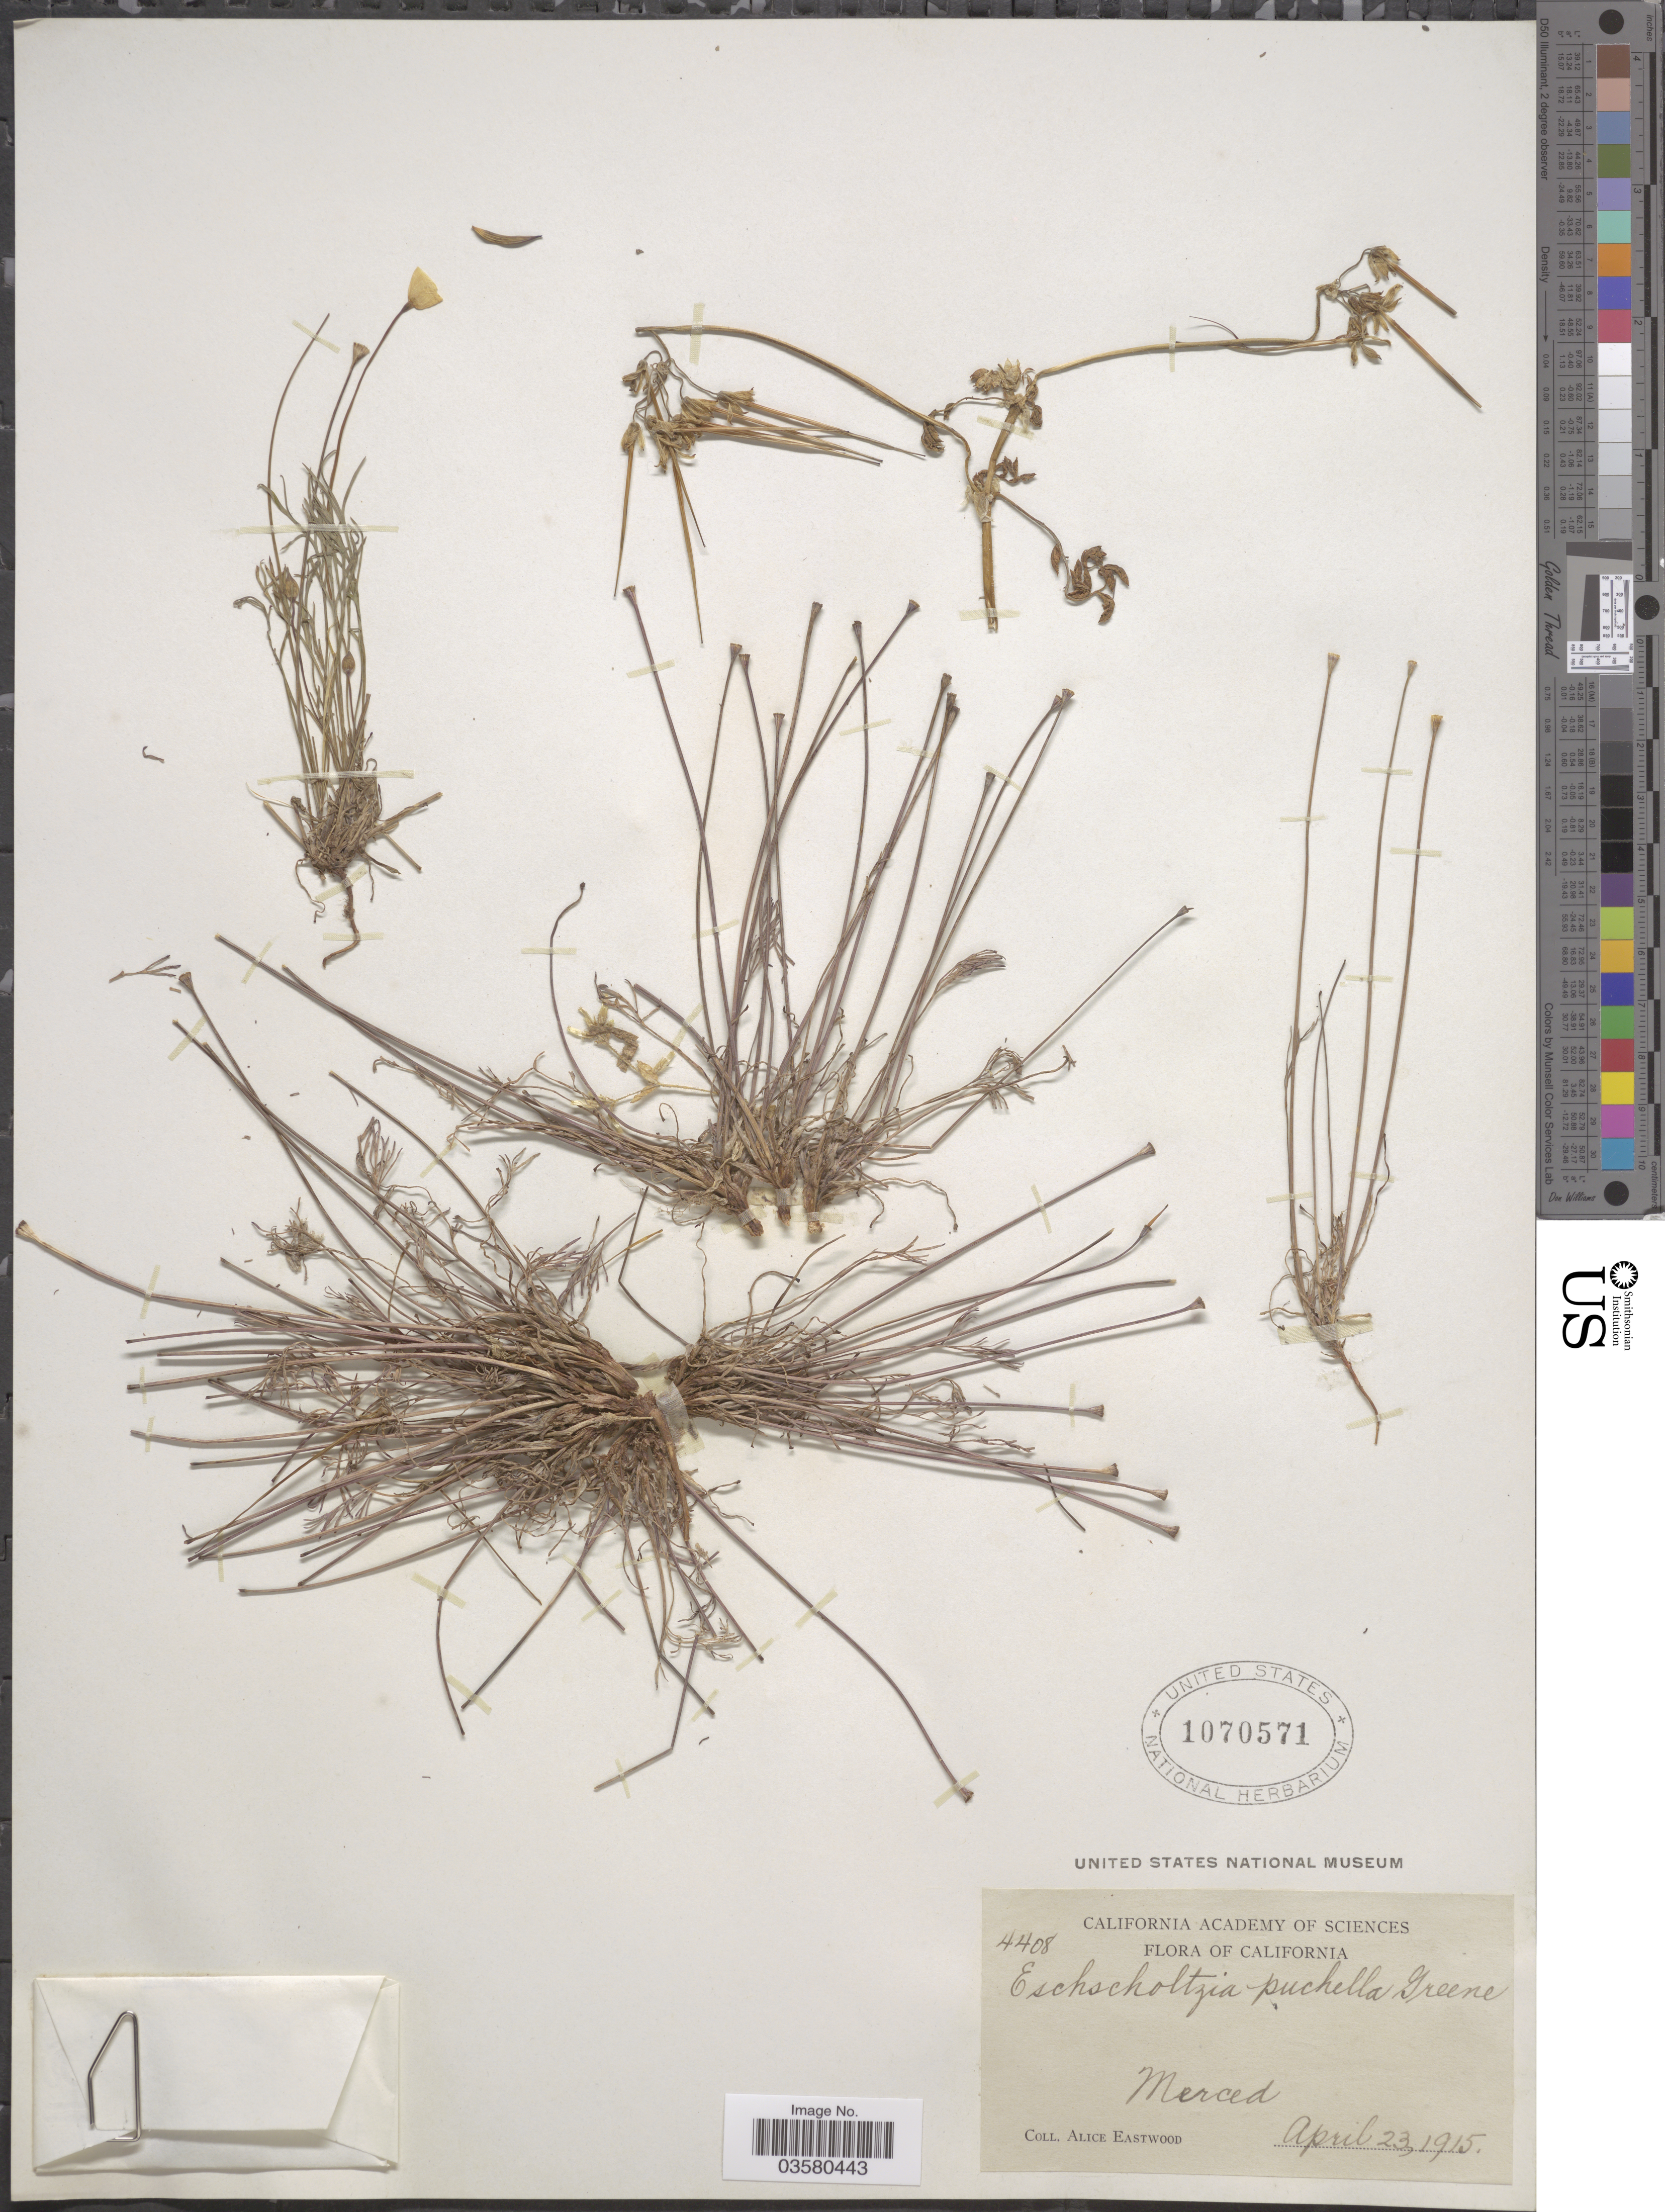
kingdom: Plantae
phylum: Tracheophyta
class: Magnoliopsida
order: Ranunculales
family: Papaveraceae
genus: Eschscholzia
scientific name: Eschscholzia lobbii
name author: Greene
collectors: A. Eastwood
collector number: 4408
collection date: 1915-04-23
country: United States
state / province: California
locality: Merced.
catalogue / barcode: US 1070571